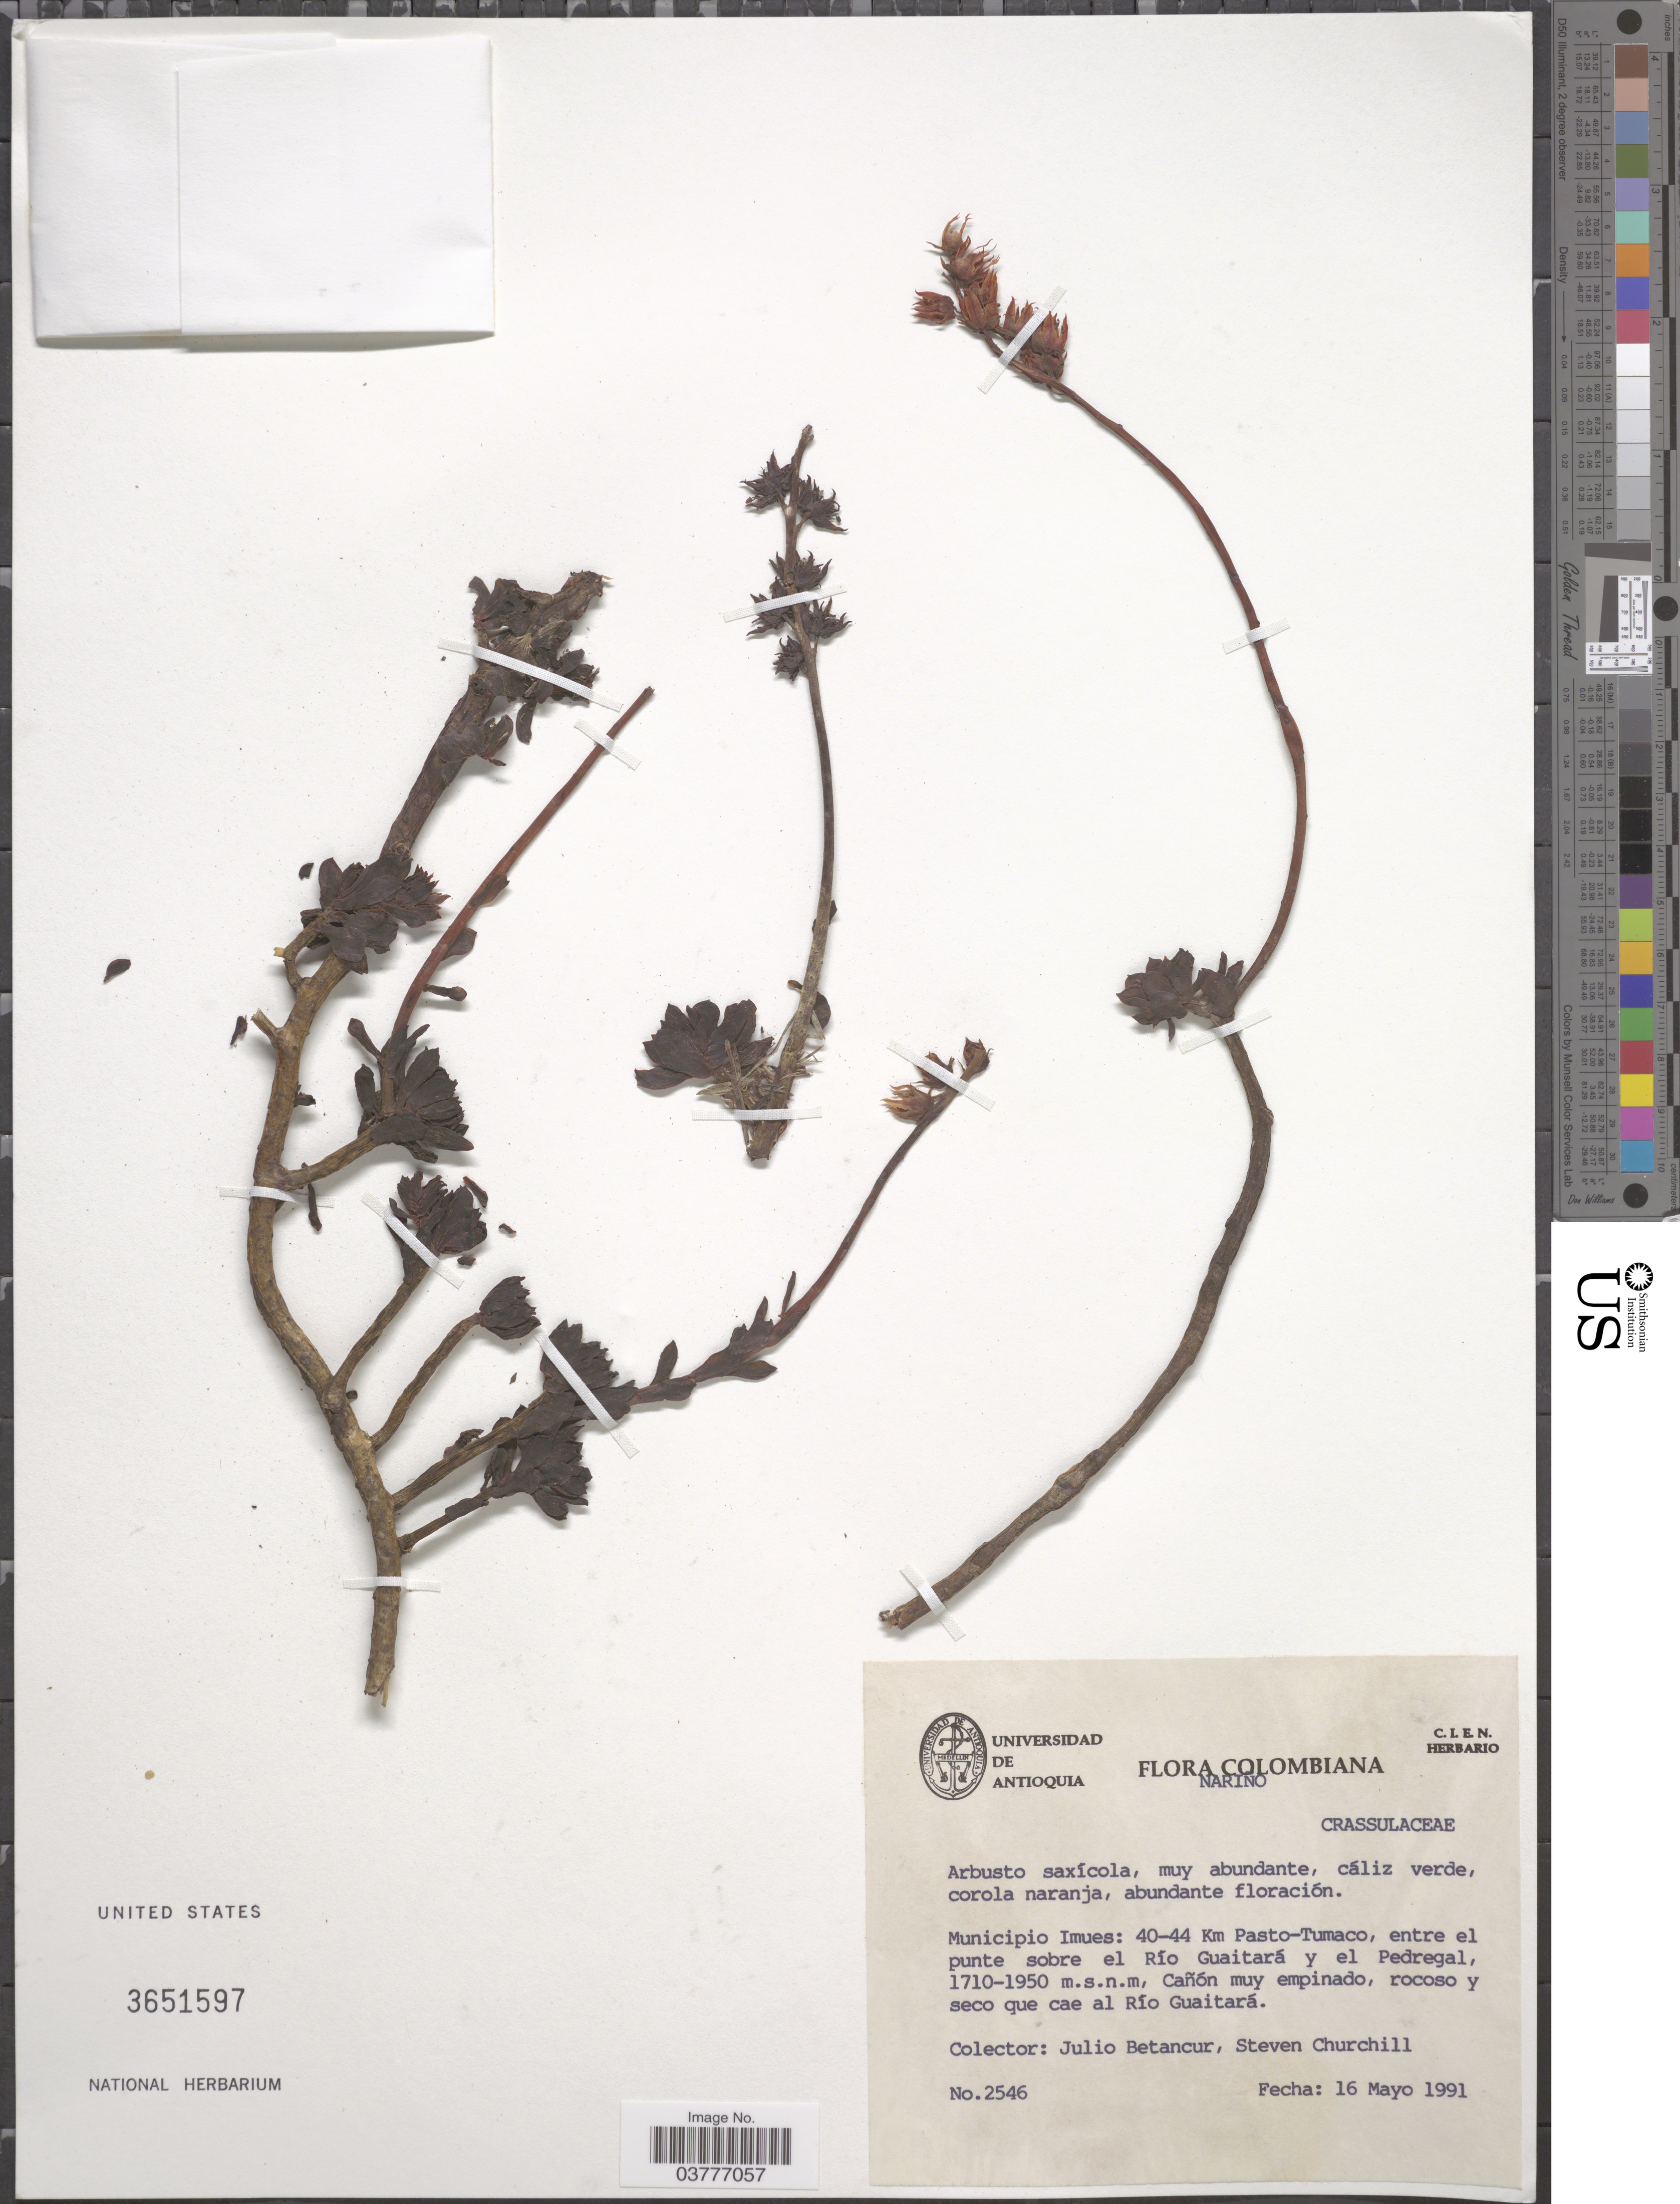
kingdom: Plantae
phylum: Tracheophyta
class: Magnoliopsida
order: Saxifragales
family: Crassulaceae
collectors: J. Betancur & S. Churchill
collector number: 2546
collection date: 1991-05-16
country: Colombia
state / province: Nariño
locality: Municipio Imues: 40-44 Km Pasto-Tumaco, entre el punte sobre el Rio Guaitará y el Pedregal, Cañón muy empinado, rocoso y seco que cae al Rio Guaitará.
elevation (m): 1710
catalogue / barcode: US 3651597